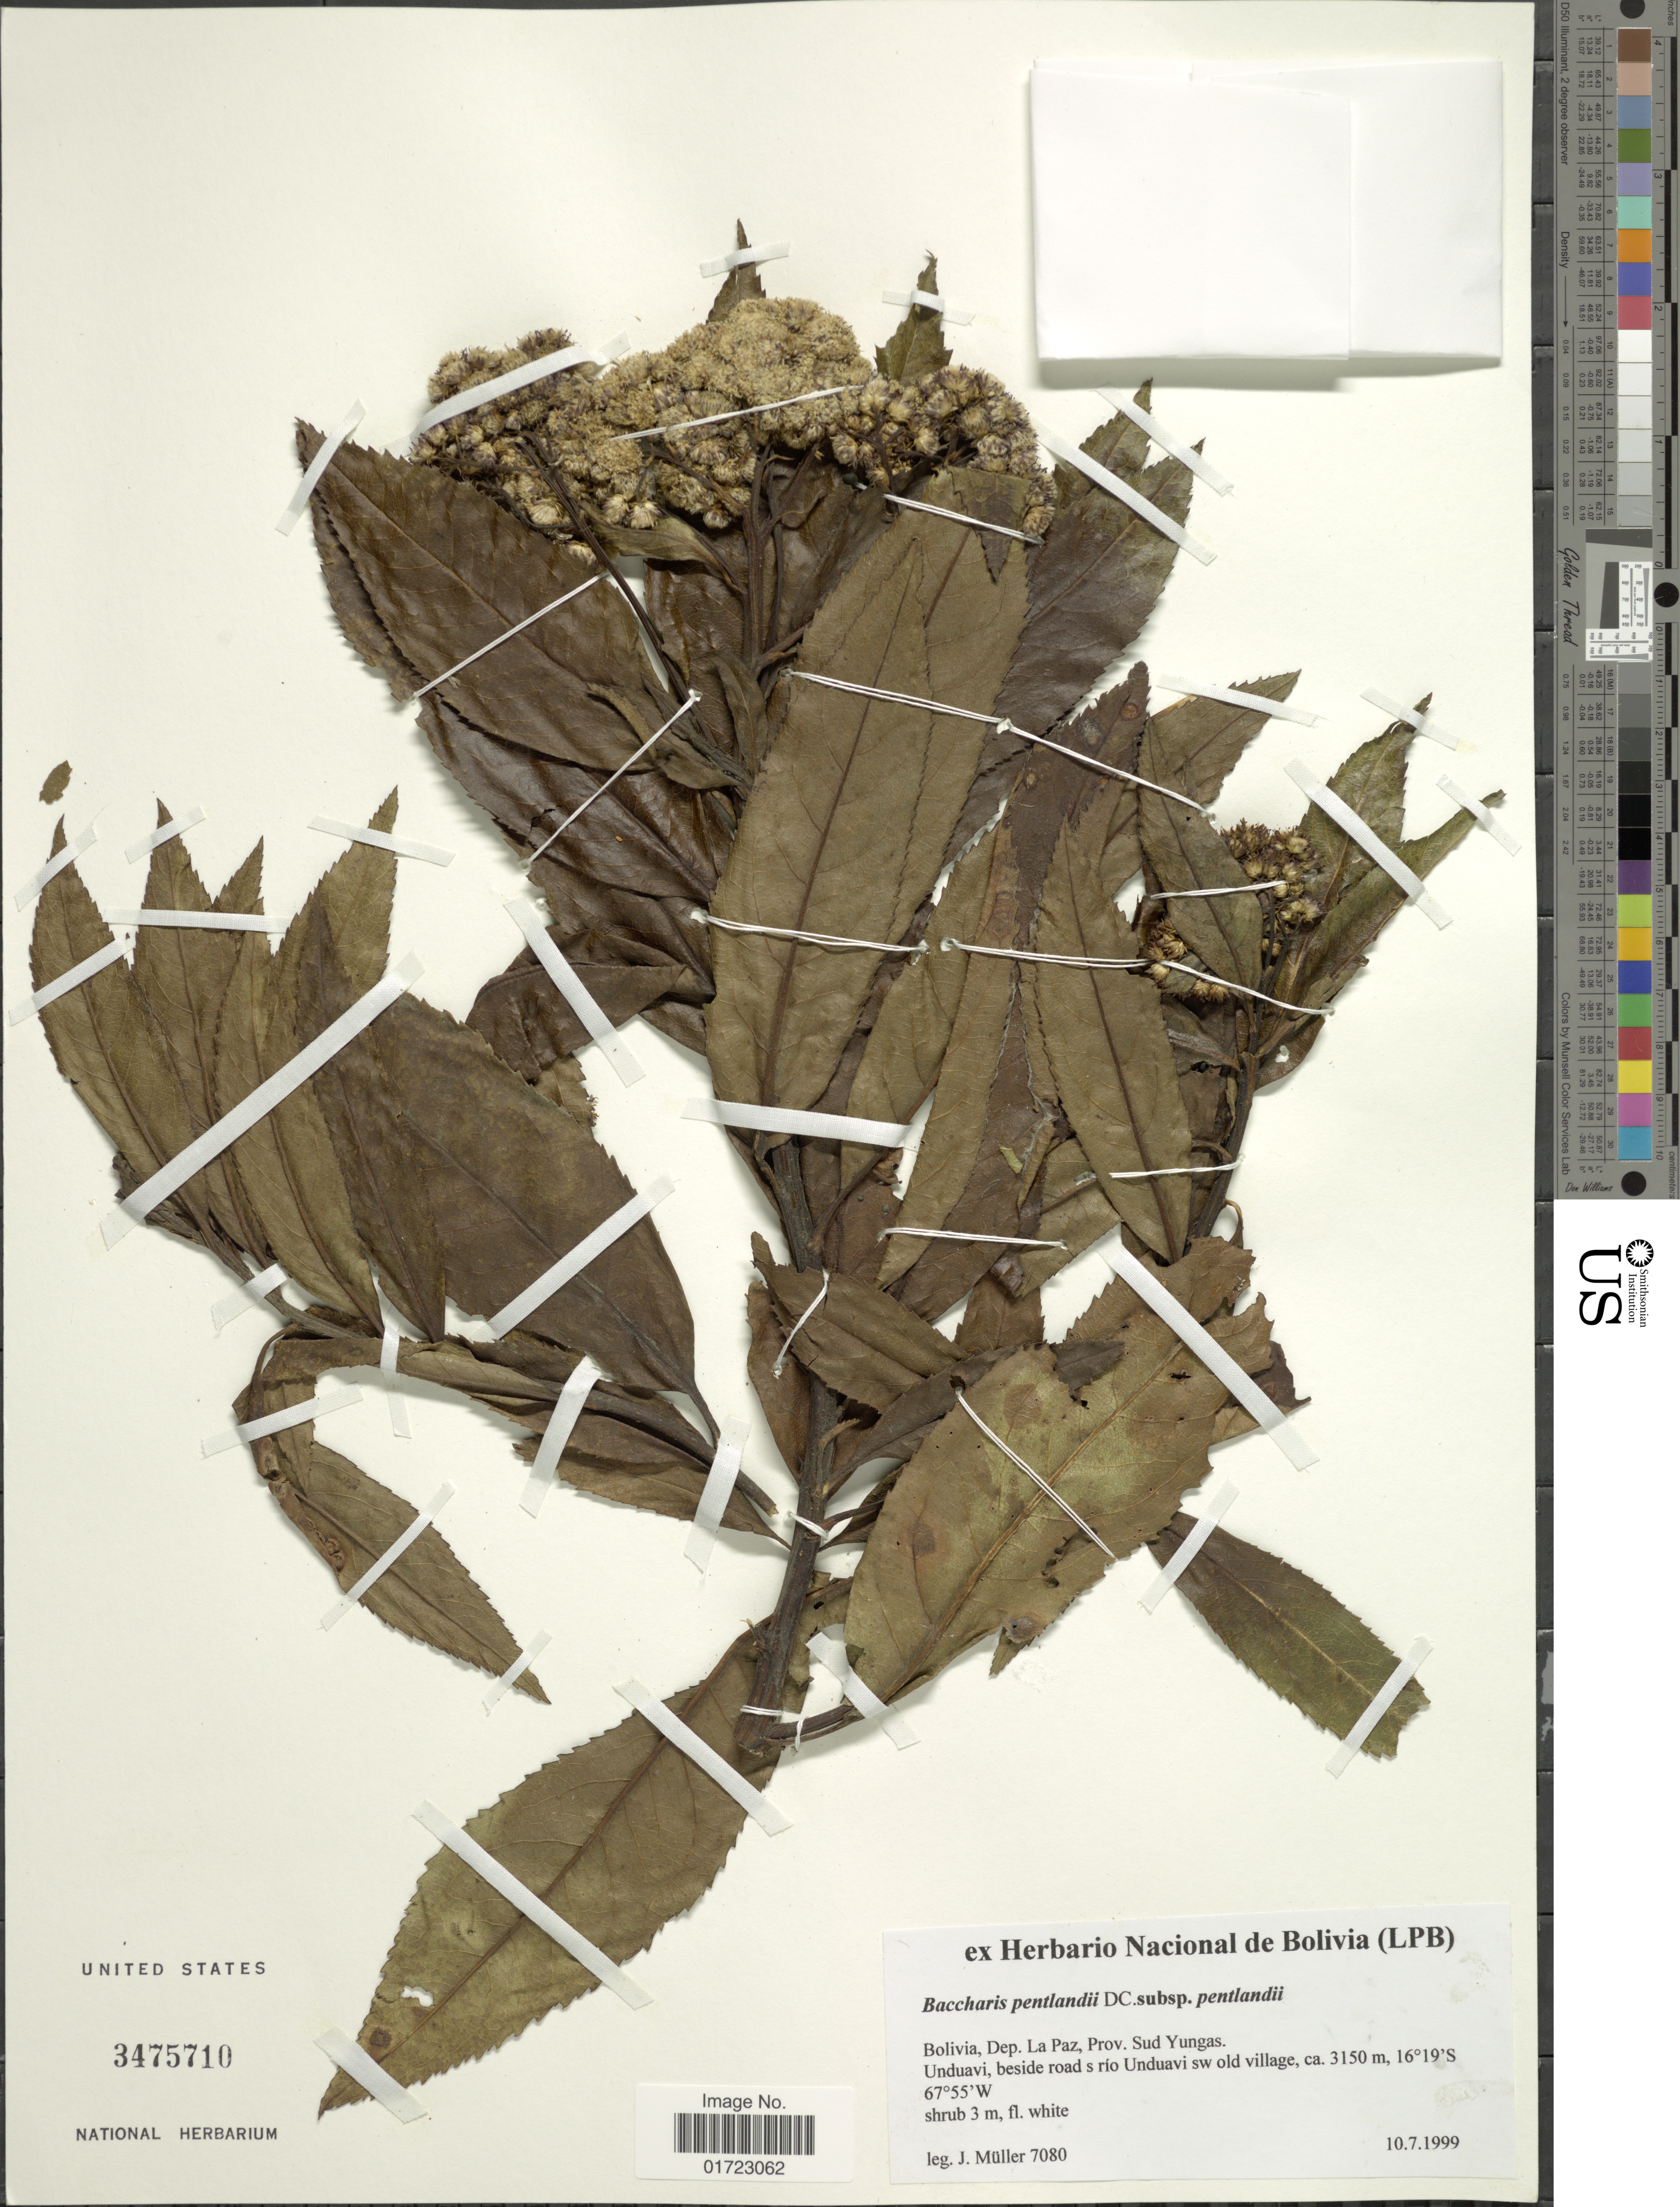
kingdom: Plantae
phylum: Tracheophyta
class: Magnoliopsida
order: Asterales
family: Asteraceae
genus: Baccharis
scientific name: Baccharis pentlandii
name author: DC.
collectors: J. Müller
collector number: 7080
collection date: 1999-07-10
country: Bolivia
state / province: La Paz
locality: Prov. Sud Yungas. Unduavi, beside road s rio Unduavi sw old village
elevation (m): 3150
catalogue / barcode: US 3475710